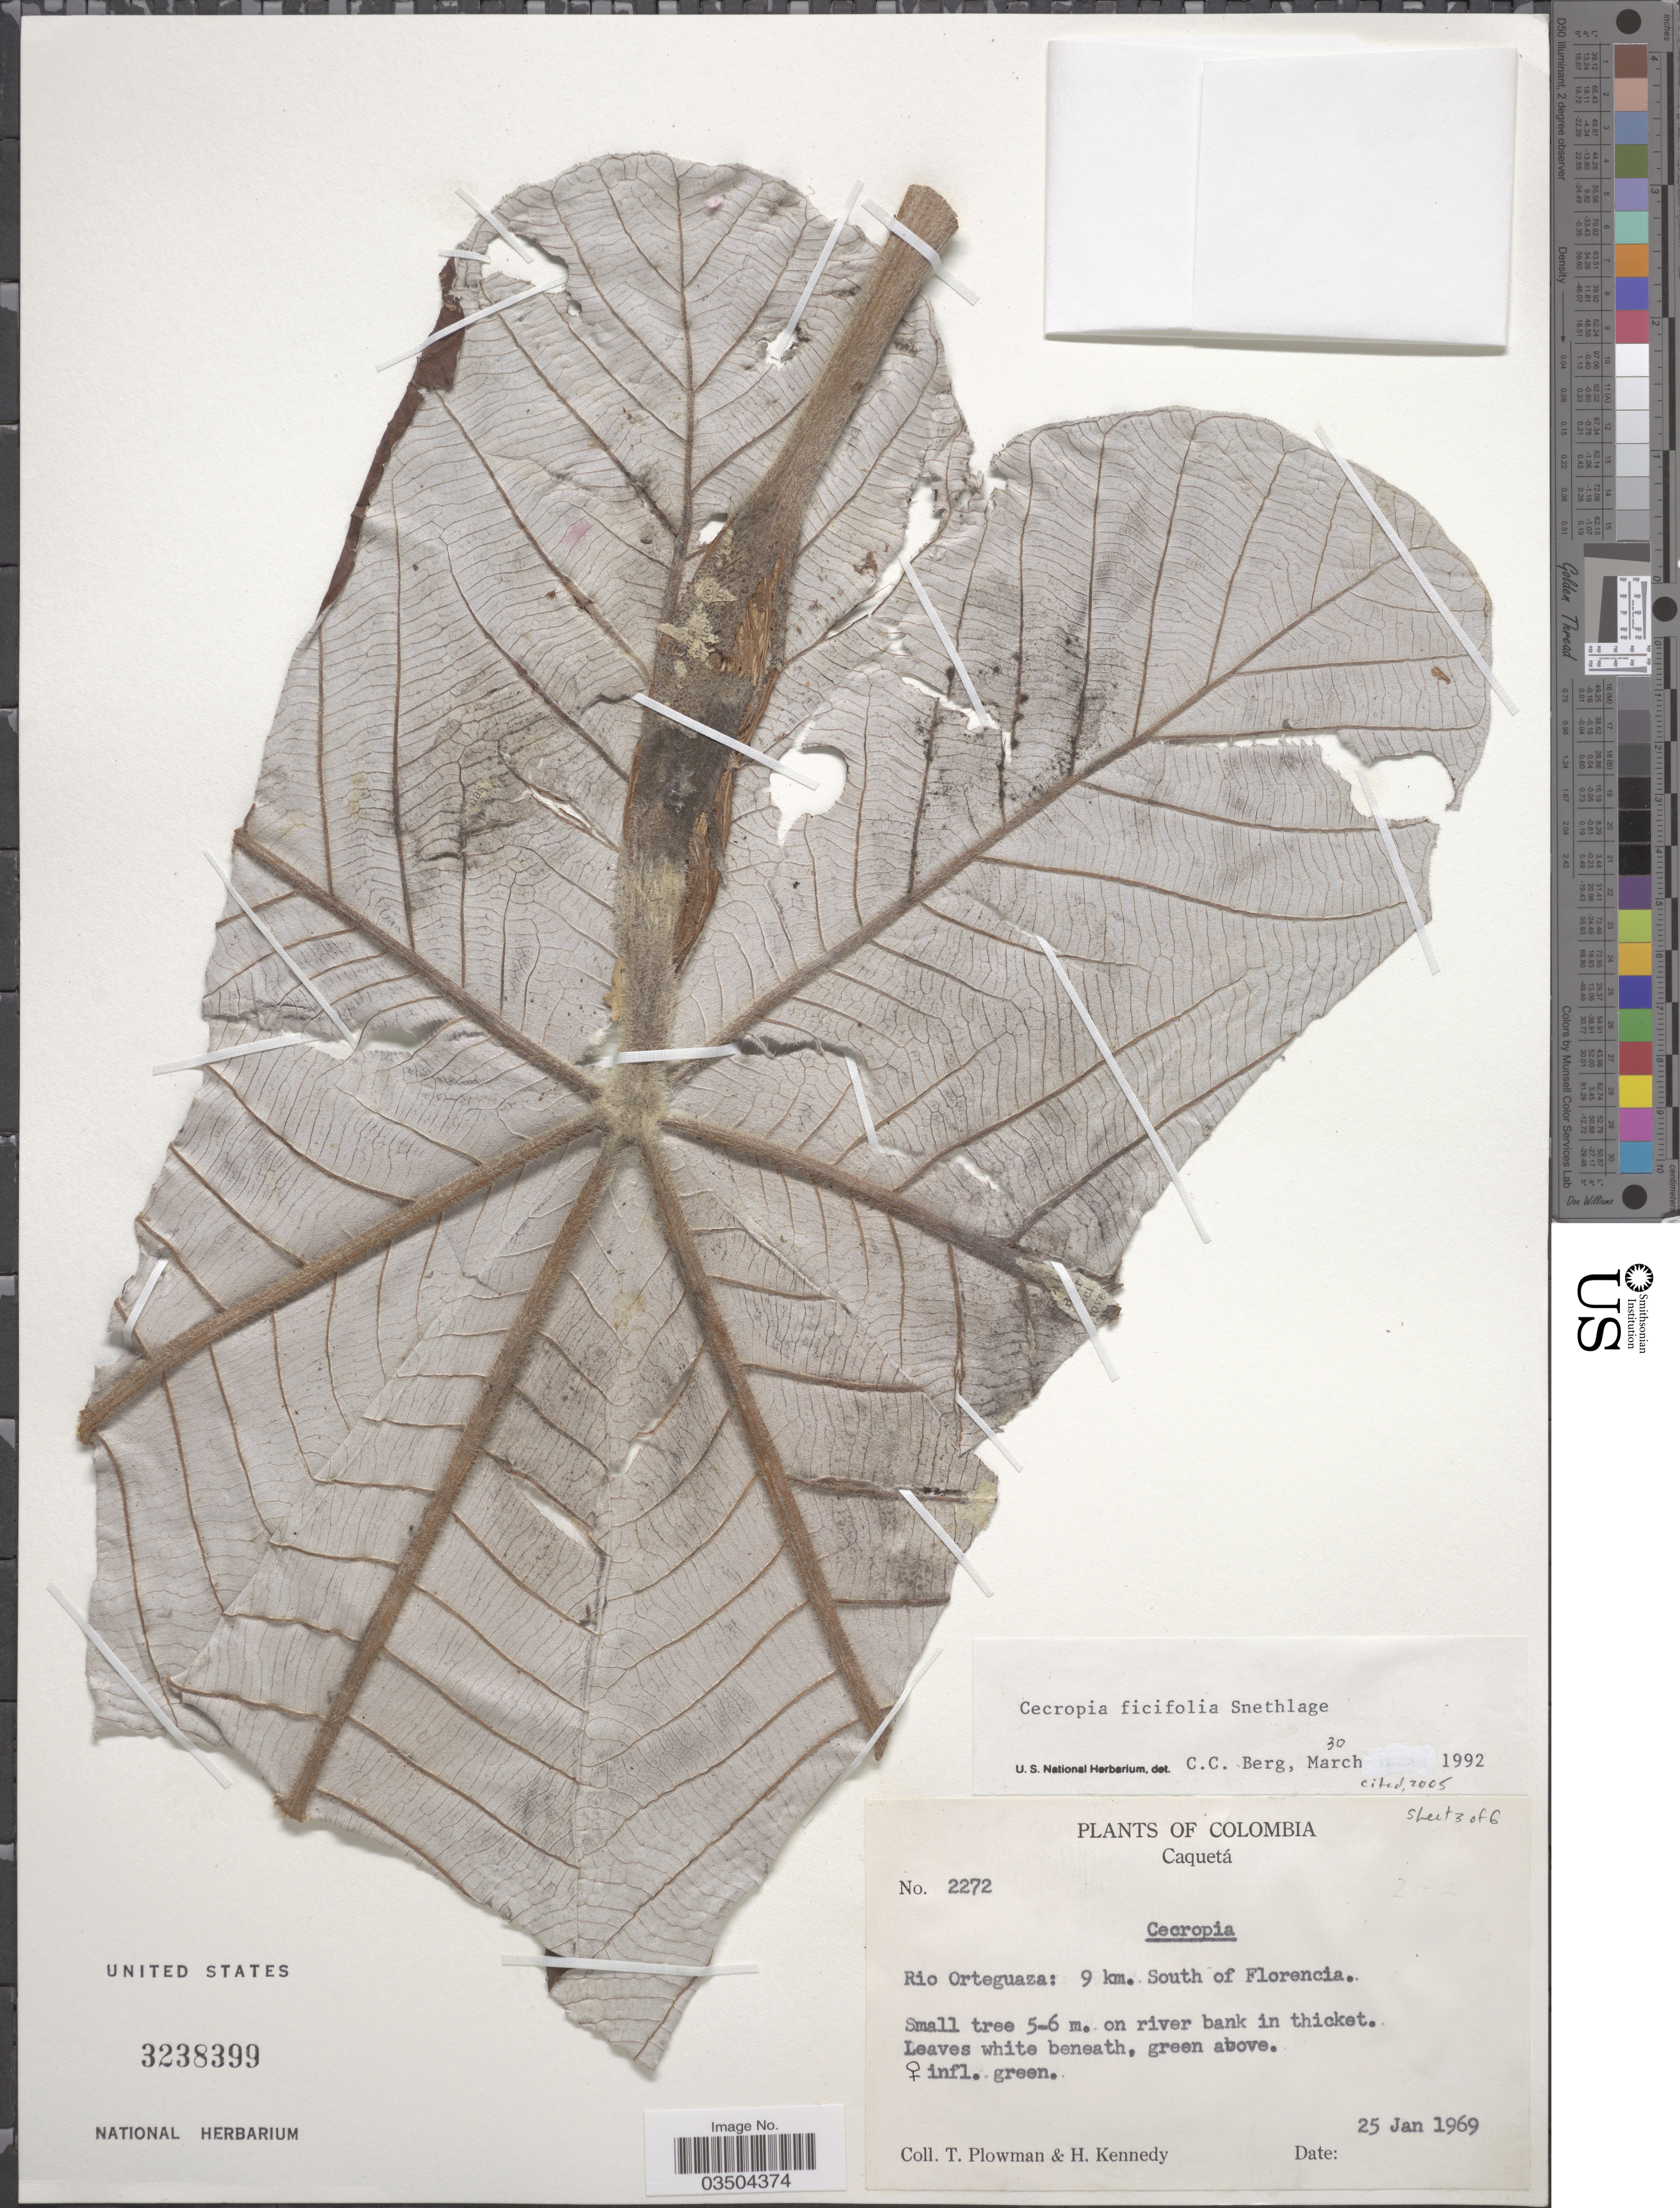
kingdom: Plantae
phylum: Tracheophyta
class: Magnoliopsida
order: Rosales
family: Urticaceae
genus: Cecropia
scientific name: Cecropia ficifolia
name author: Snethlage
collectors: T. Plowman & H. Kennedy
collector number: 2272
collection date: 1969-01-25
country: Colombia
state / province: Caquetá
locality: Rio Orteguaza: 9 km. South of Florencia.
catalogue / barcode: US 3238399